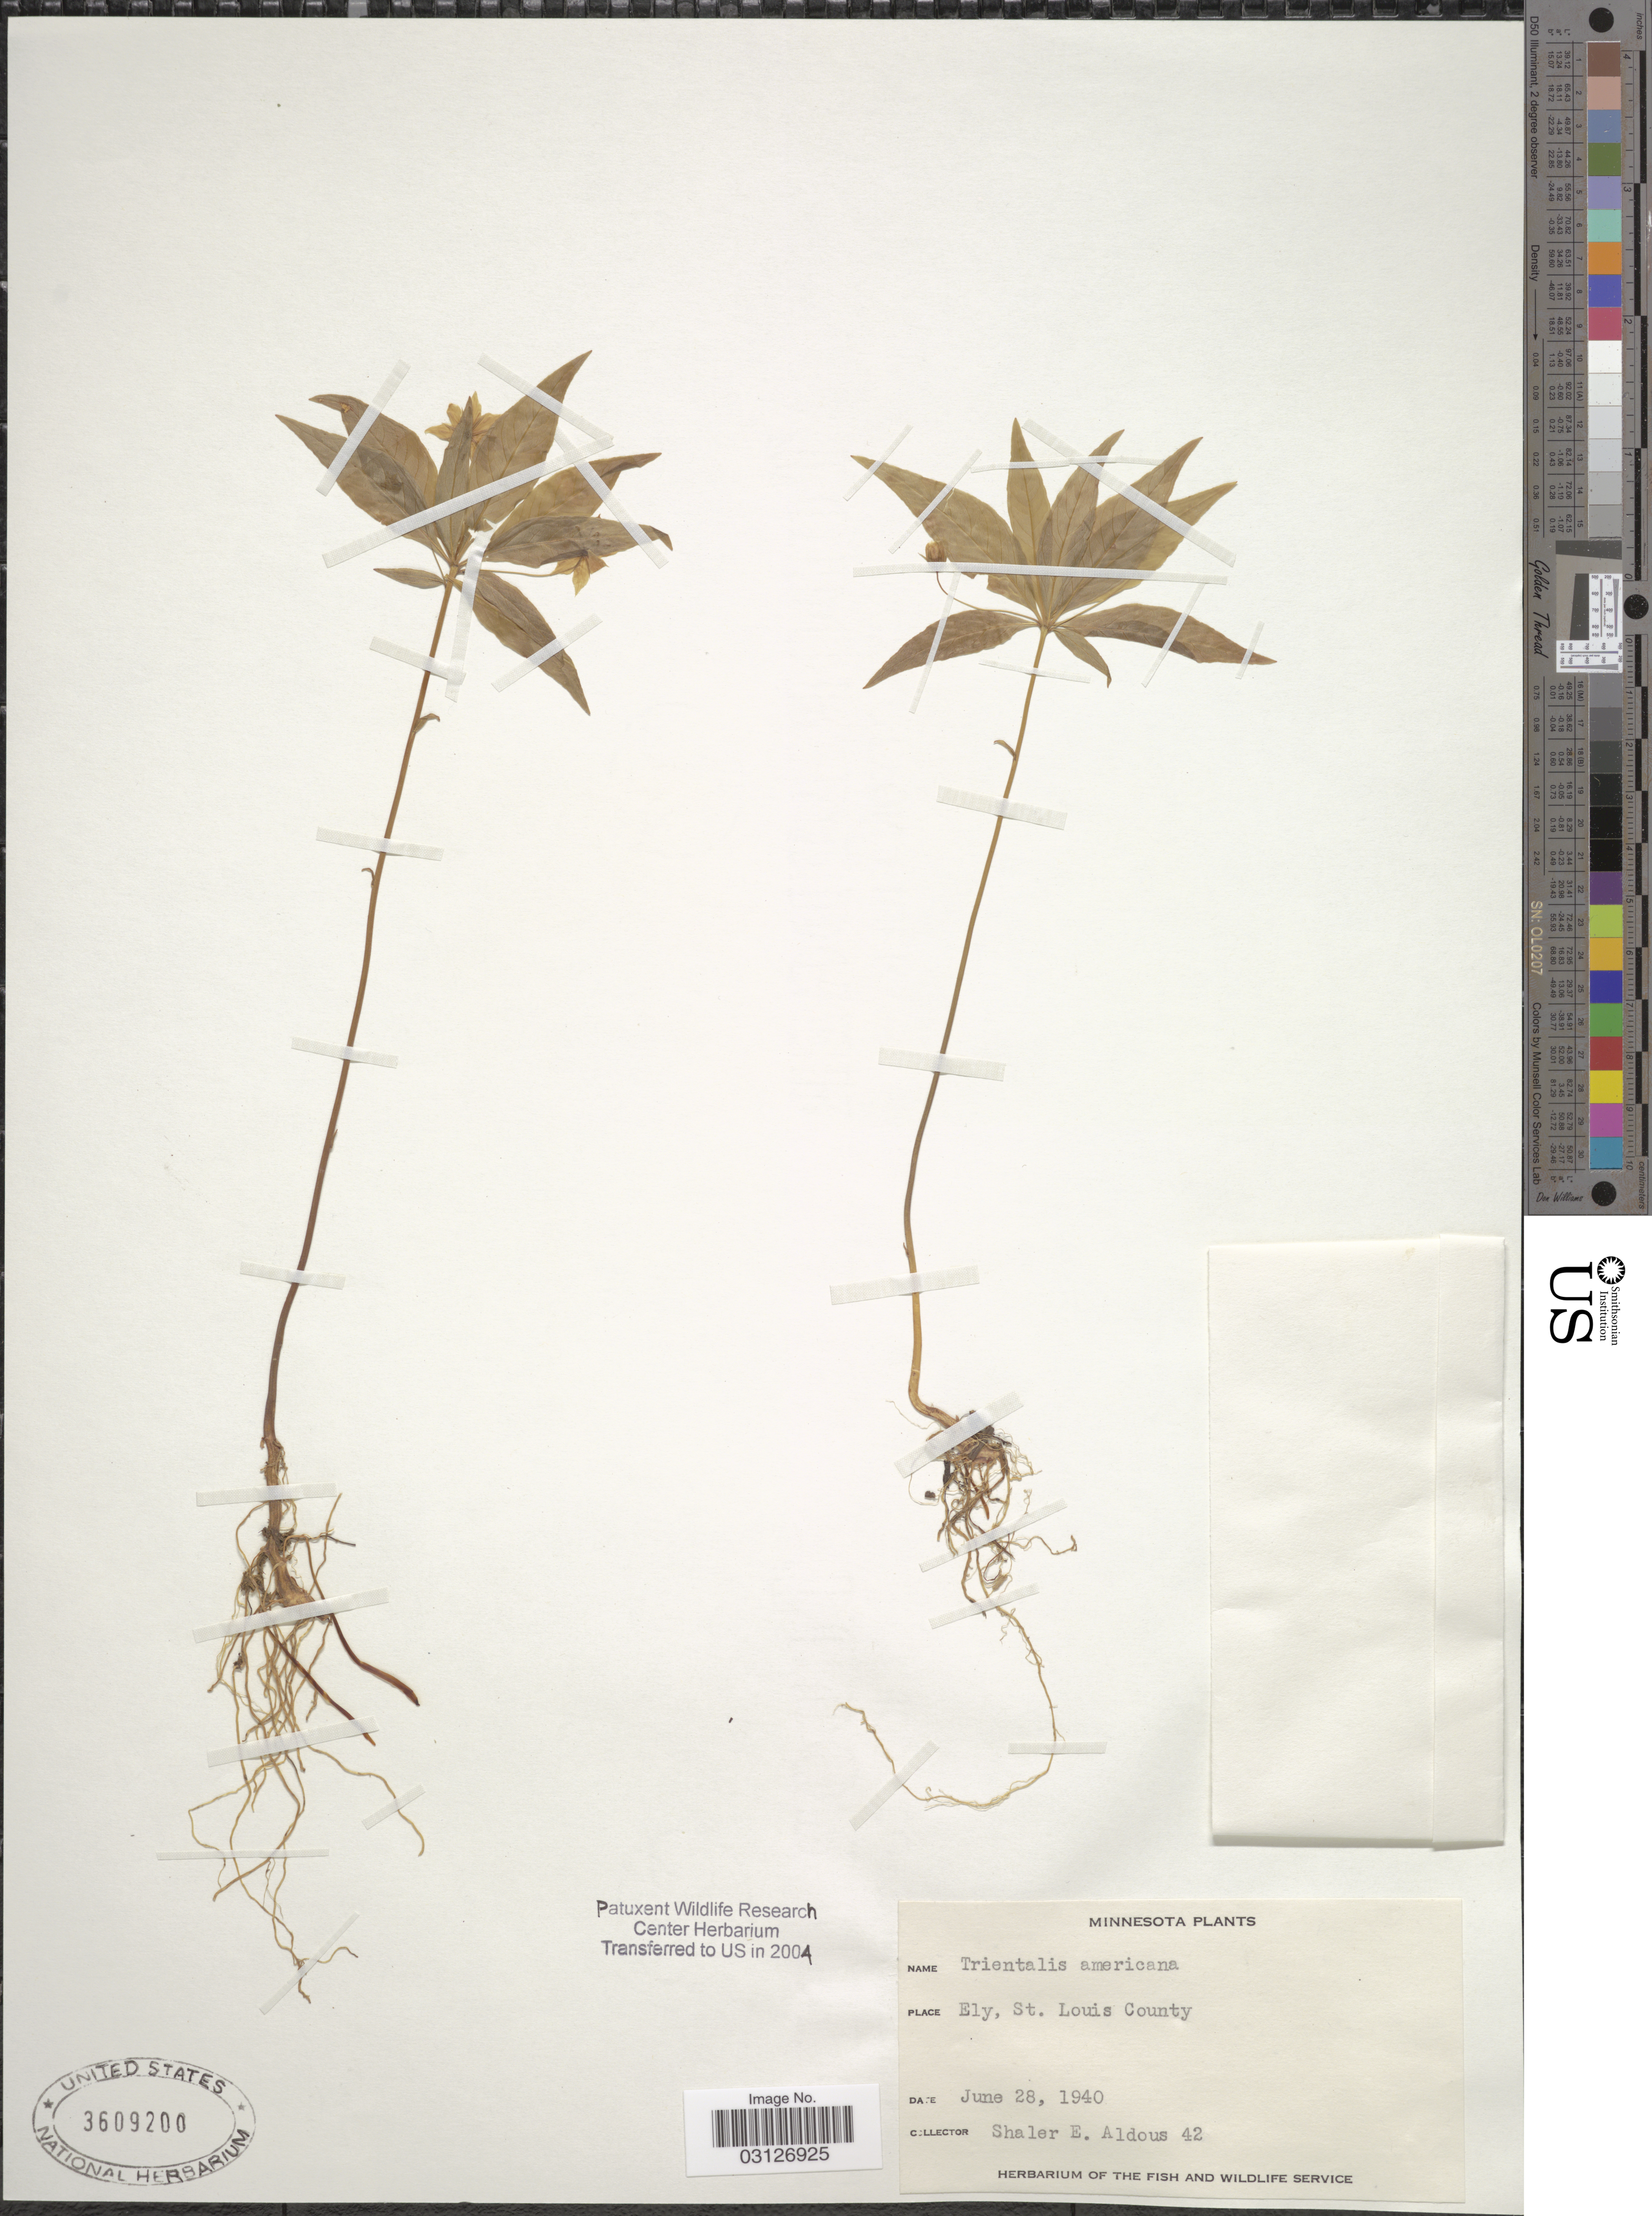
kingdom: Plantae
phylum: Tracheophyta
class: Magnoliopsida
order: Ericales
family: Primulaceae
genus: Trientalis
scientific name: Trientalis americana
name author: Pursh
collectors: S. Aldous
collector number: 42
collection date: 1940-06-28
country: United States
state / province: Minnesota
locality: Ely, St. Louis County.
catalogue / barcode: US 3609200